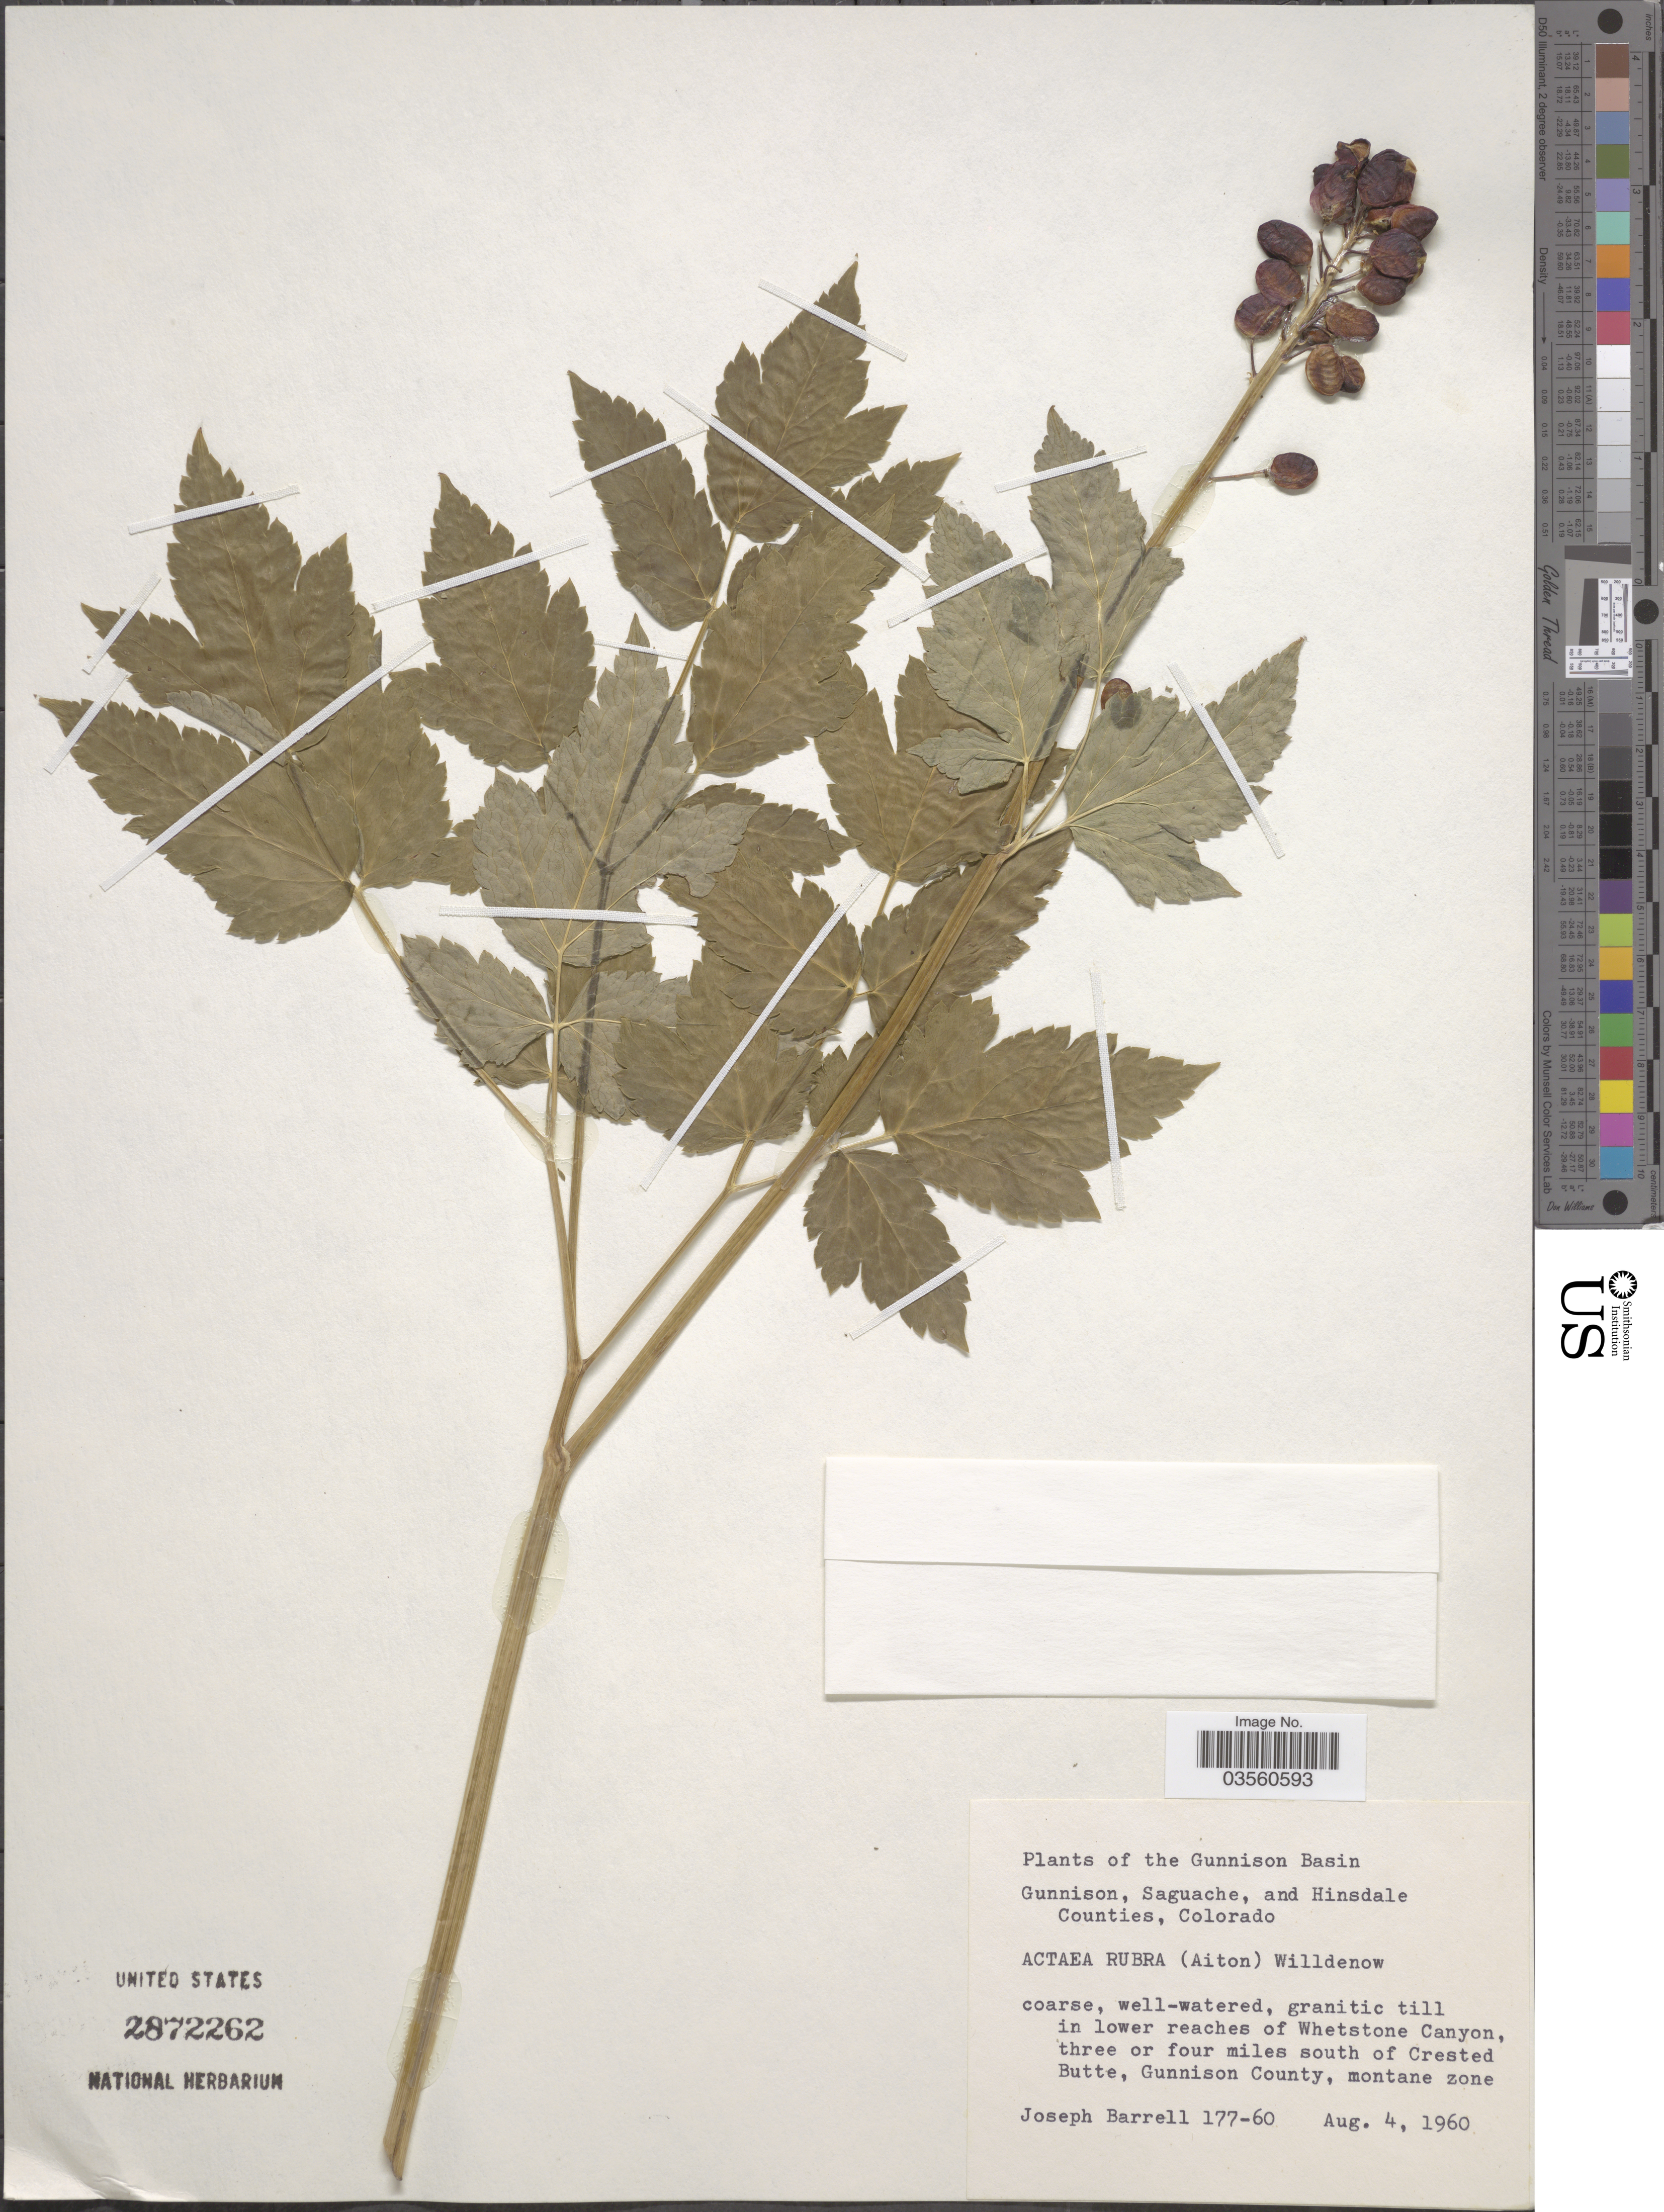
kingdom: Plantae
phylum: Tracheophyta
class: Magnoliopsida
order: Ranunculales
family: Ranunculaceae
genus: Actaea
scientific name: Actaea rubra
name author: (Aiton) Willd.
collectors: J. Barrell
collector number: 177-60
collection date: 1960-08-04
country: United States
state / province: Colorado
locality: The Gunnison Basin. In lower reaches of Whetstone Canyon, three or four miles south of Crested Butte, Gunnison County, montane zone.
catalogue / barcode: US 2872262